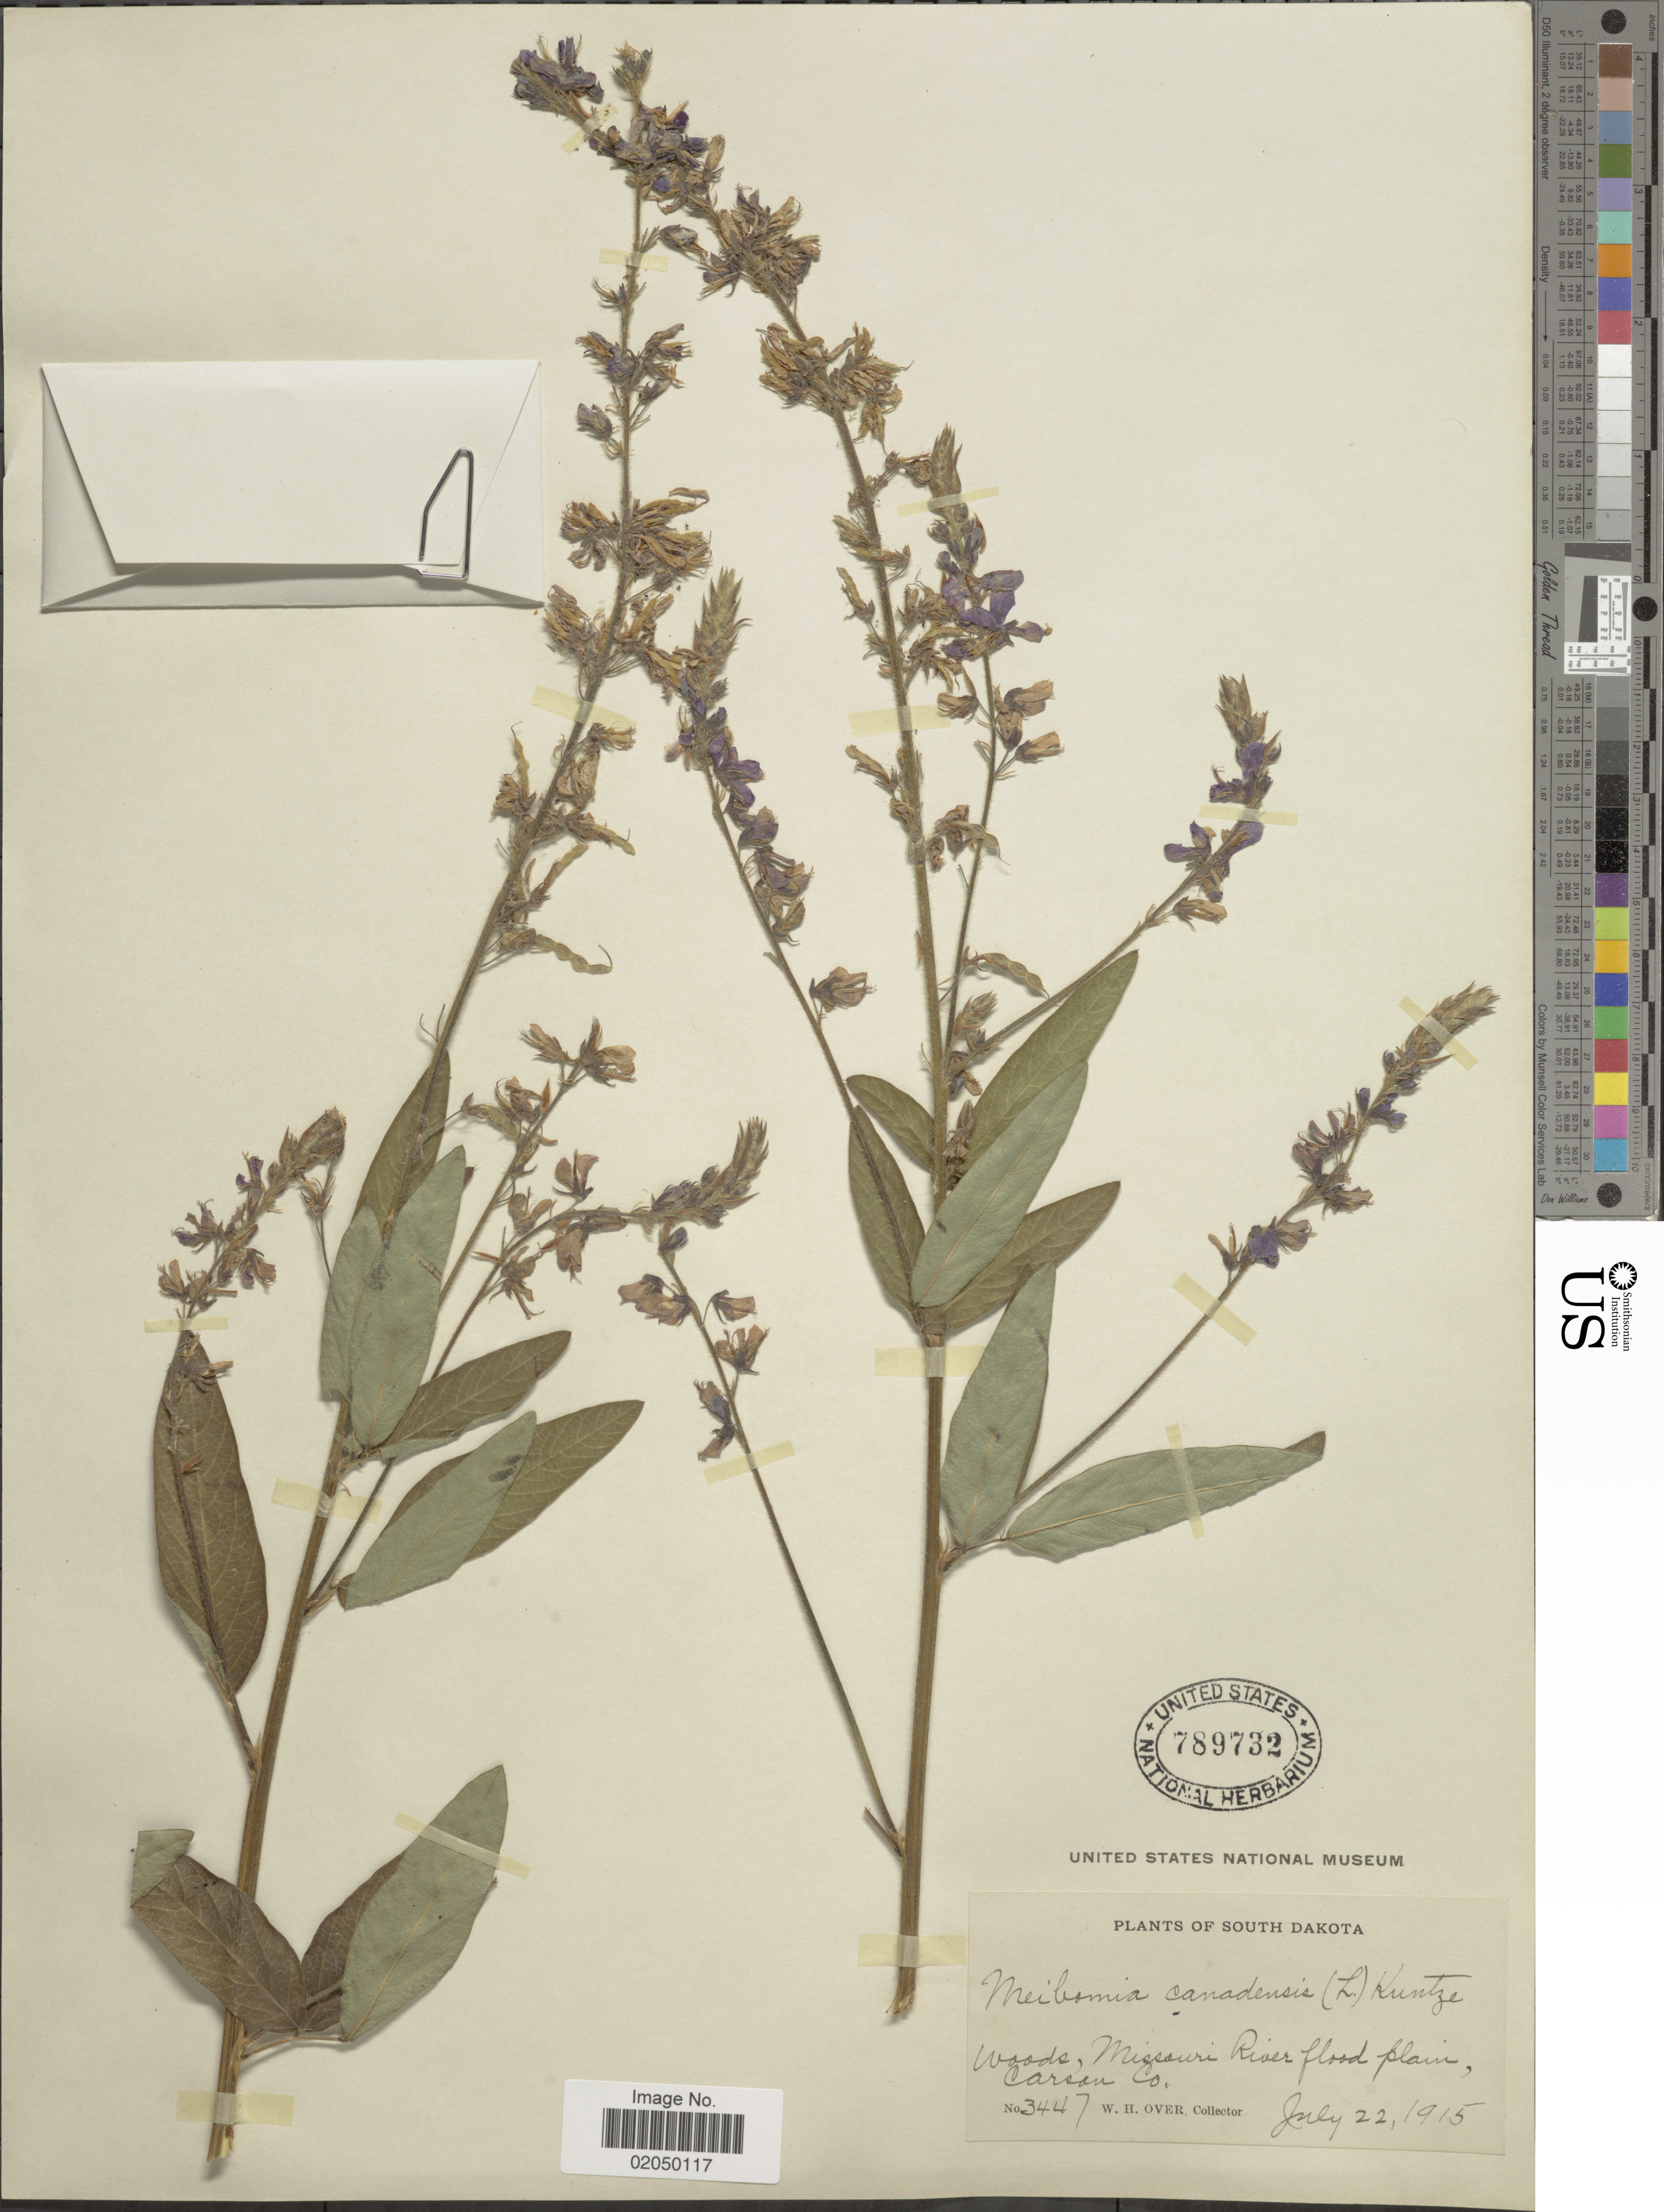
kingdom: Plantae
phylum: Tracheophyta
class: Magnoliopsida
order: Fabales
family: Fabaceae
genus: Desmodium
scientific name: Desmodium canadense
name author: (L.) DC.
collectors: W. Over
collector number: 3447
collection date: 1915-07-22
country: United States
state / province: South Dakota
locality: Woods, Missuri River flood plain, Carson Co.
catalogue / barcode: US 789732